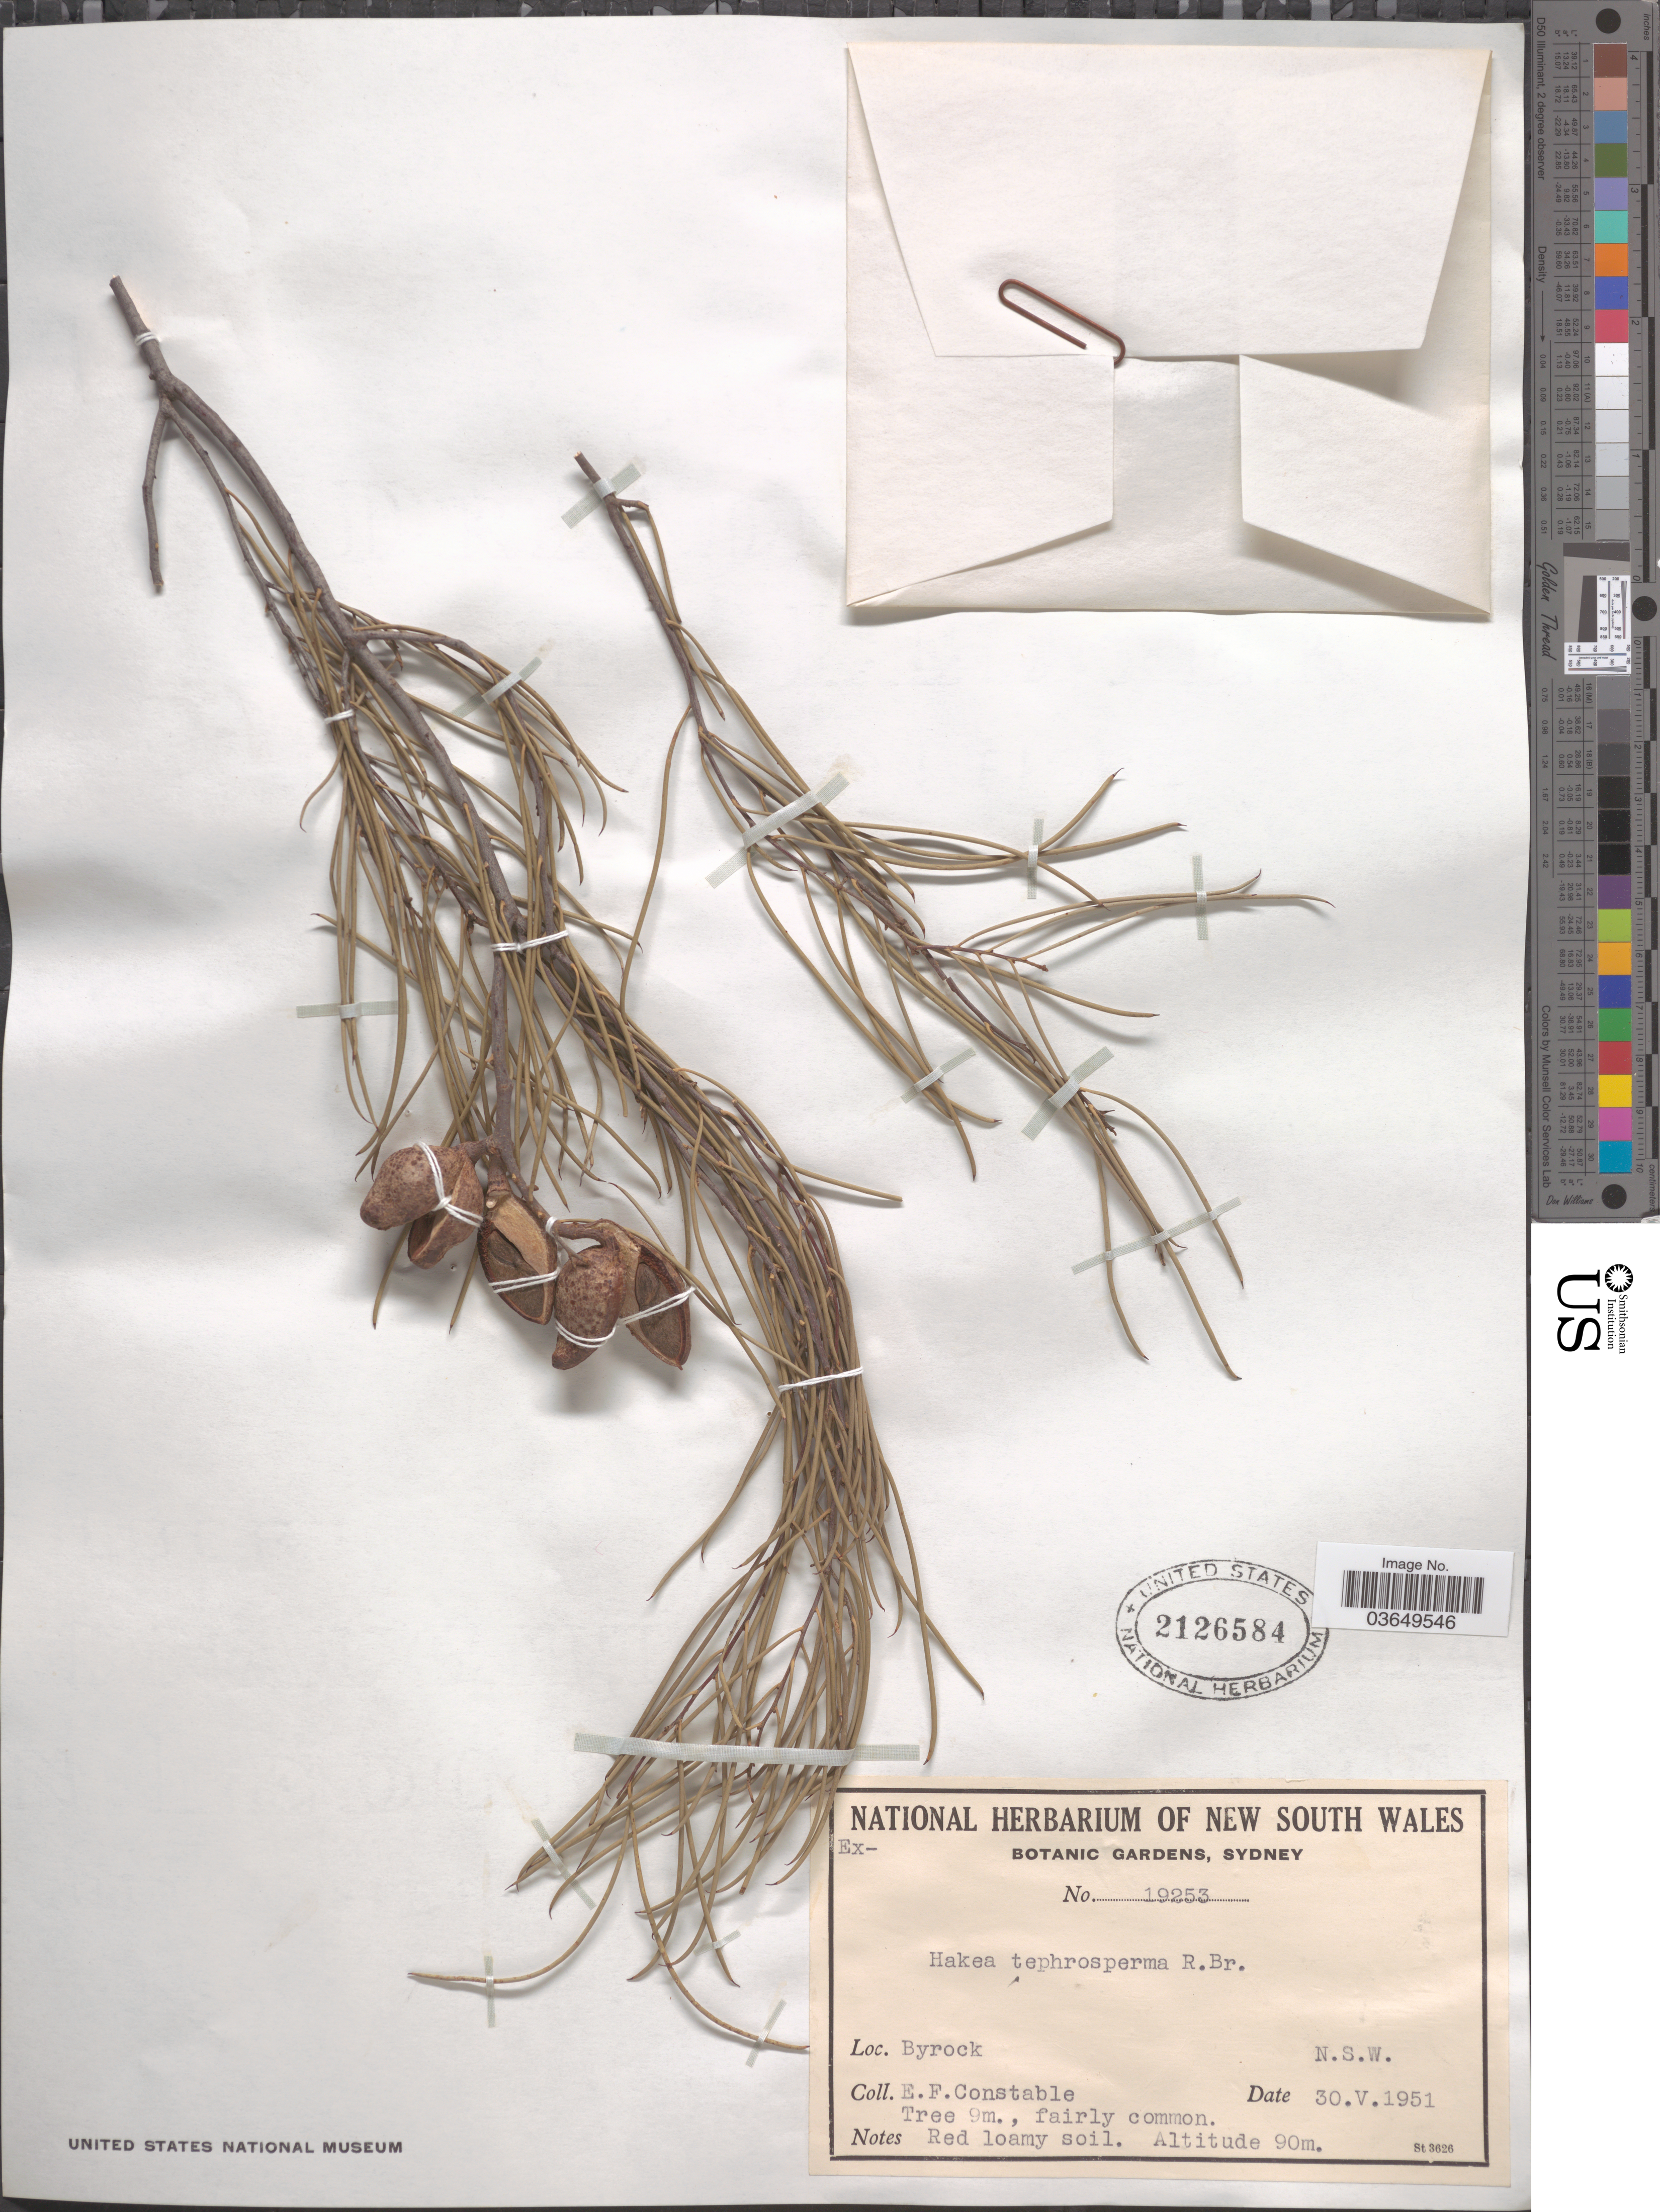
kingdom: Plantae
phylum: Tracheophyta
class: Magnoliopsida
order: Proteales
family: Proteaceae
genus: Hakea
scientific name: Hakea tephrosperma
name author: R. Br.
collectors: E. F. Constable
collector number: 19253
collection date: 1951-05-30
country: Australia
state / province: New South Wales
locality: Byrock.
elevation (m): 90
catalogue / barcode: US 2126584